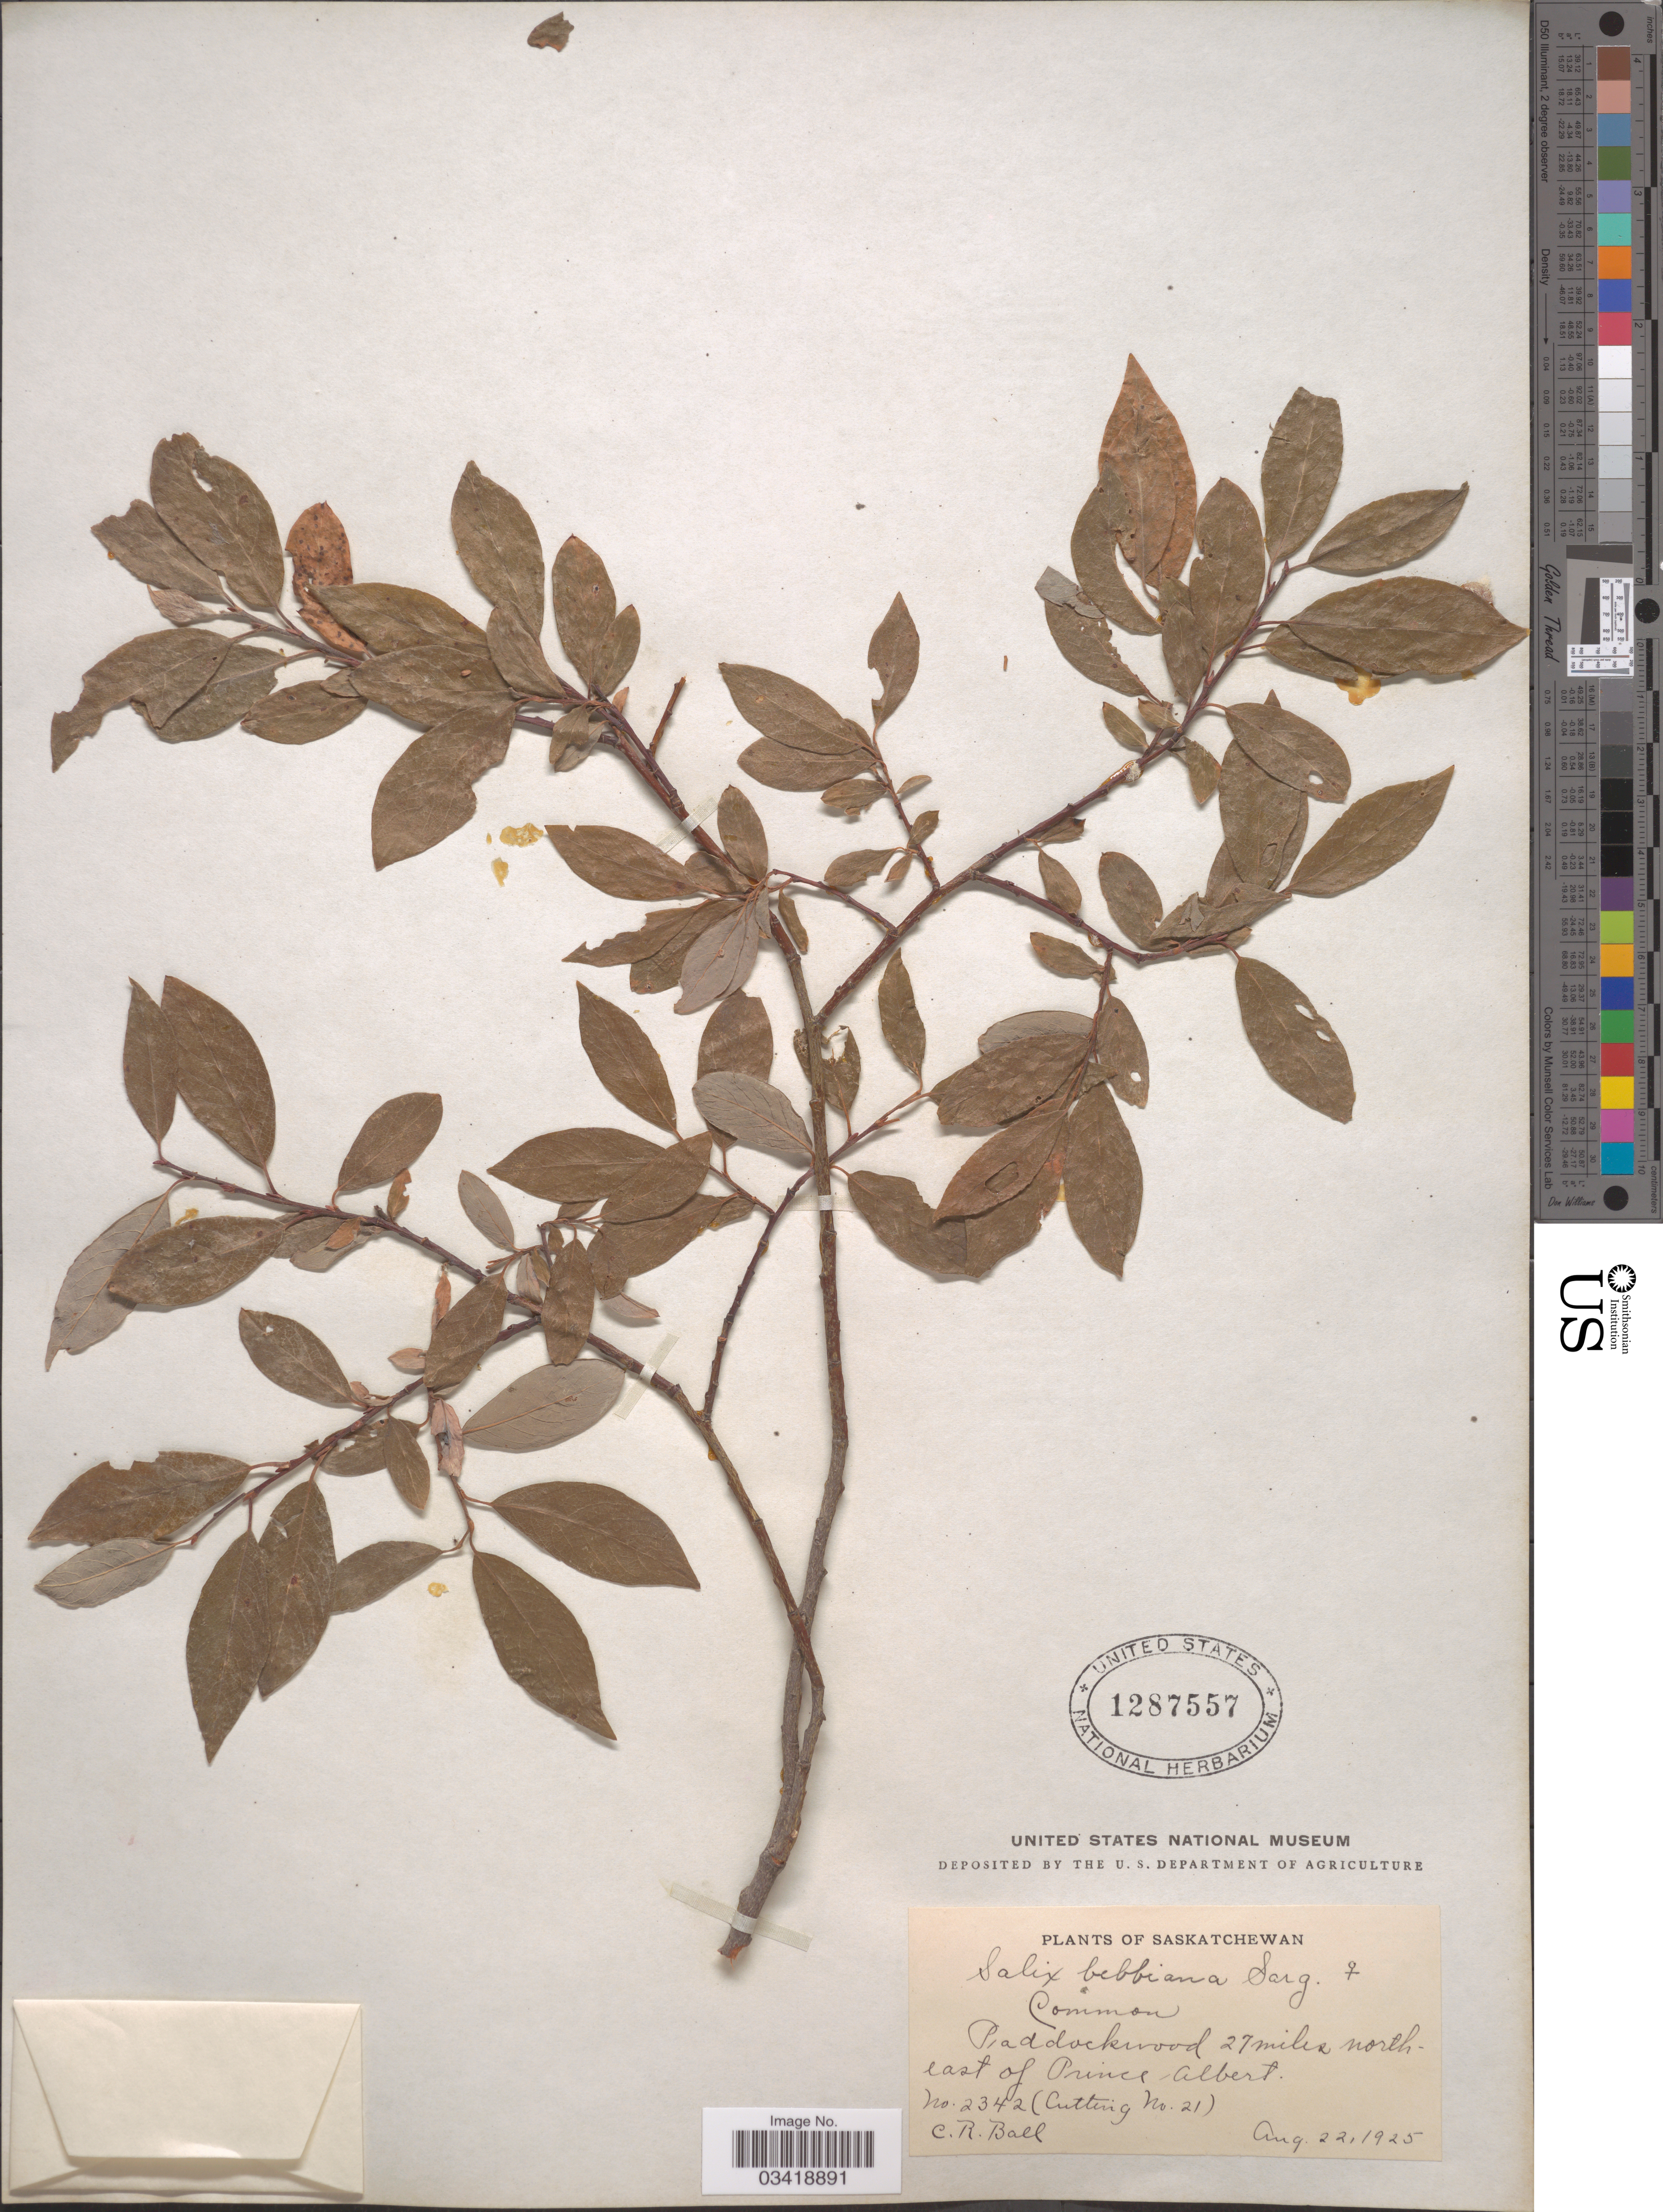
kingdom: Plantae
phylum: Tracheophyta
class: Magnoliopsida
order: Malpighiales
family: Salicaceae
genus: Salix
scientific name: Salix bebbiana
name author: Sarg.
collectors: C. R. Ball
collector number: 2342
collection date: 1925-08-22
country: Canada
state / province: Saskatchewan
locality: Paddockwood 27 miles north-east of Prince Albert.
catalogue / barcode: US 1287557